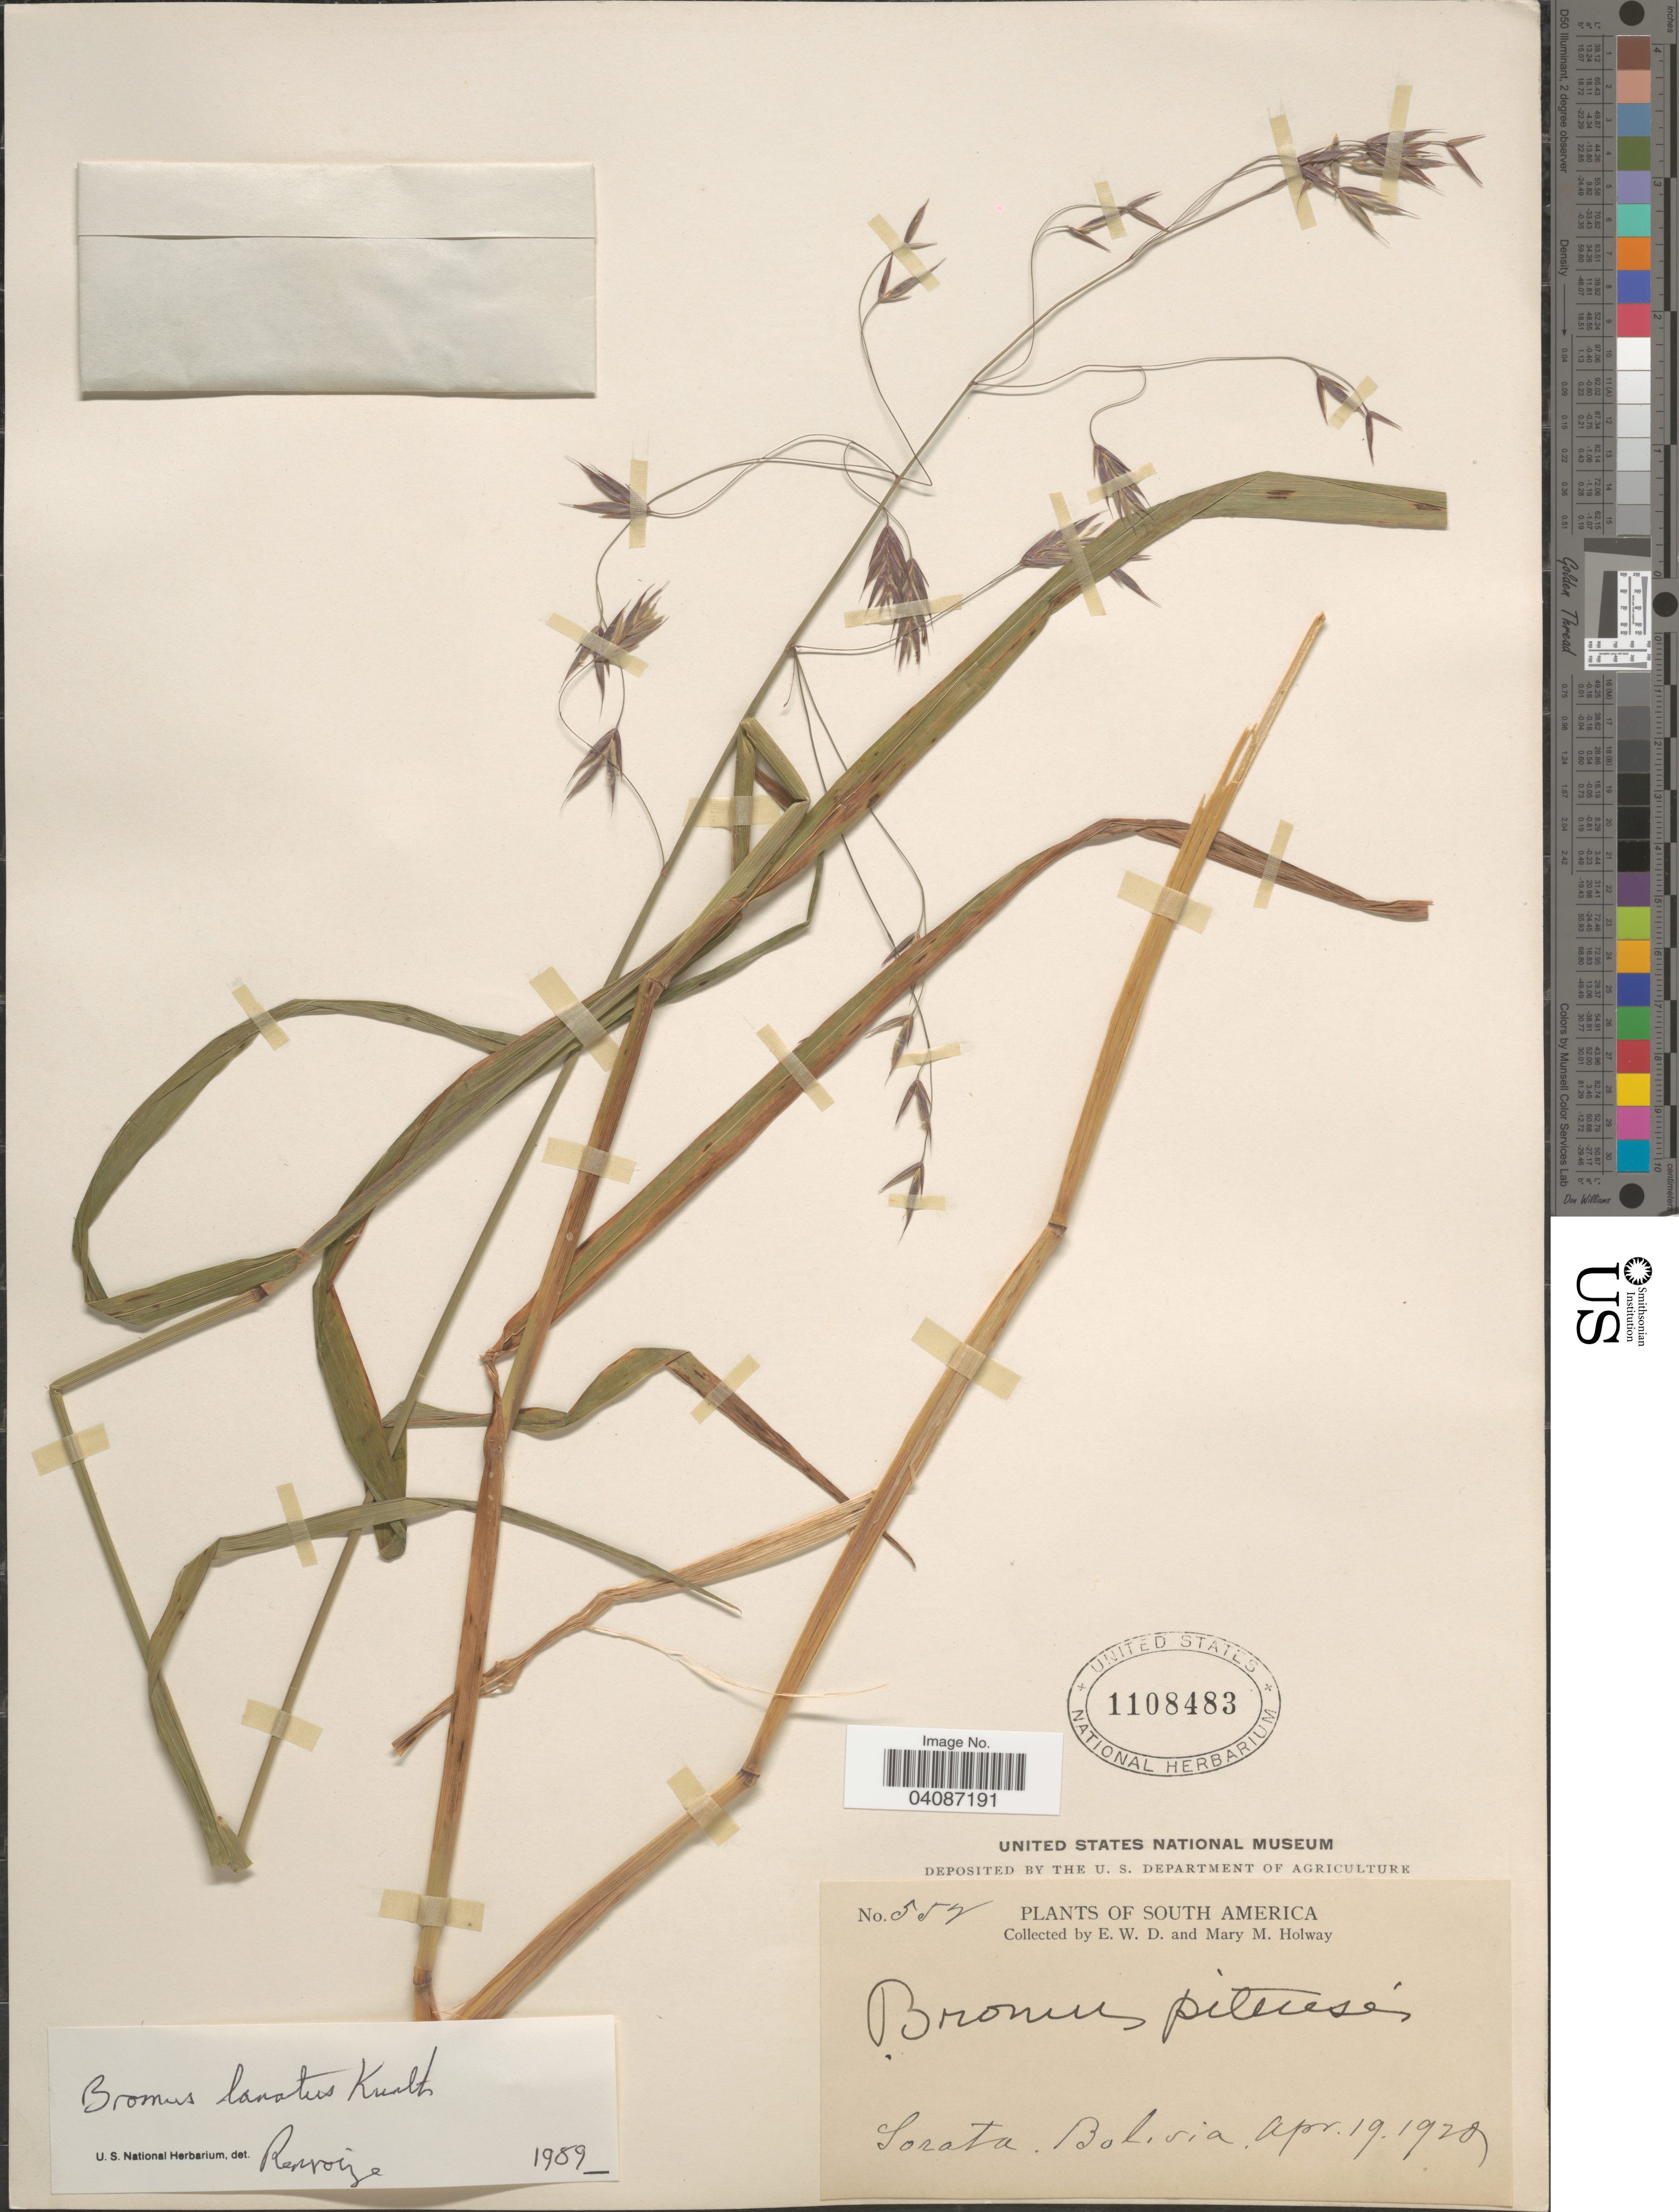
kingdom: Plantae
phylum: Tracheophyta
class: Liliopsida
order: Poales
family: Poaceae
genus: Bromus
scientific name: Bromus lanatus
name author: Kunth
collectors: E. W. D. Holway & M. M. Holway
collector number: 552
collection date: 1920-04-19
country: Bolivia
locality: Sorata.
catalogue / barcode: US 1108483